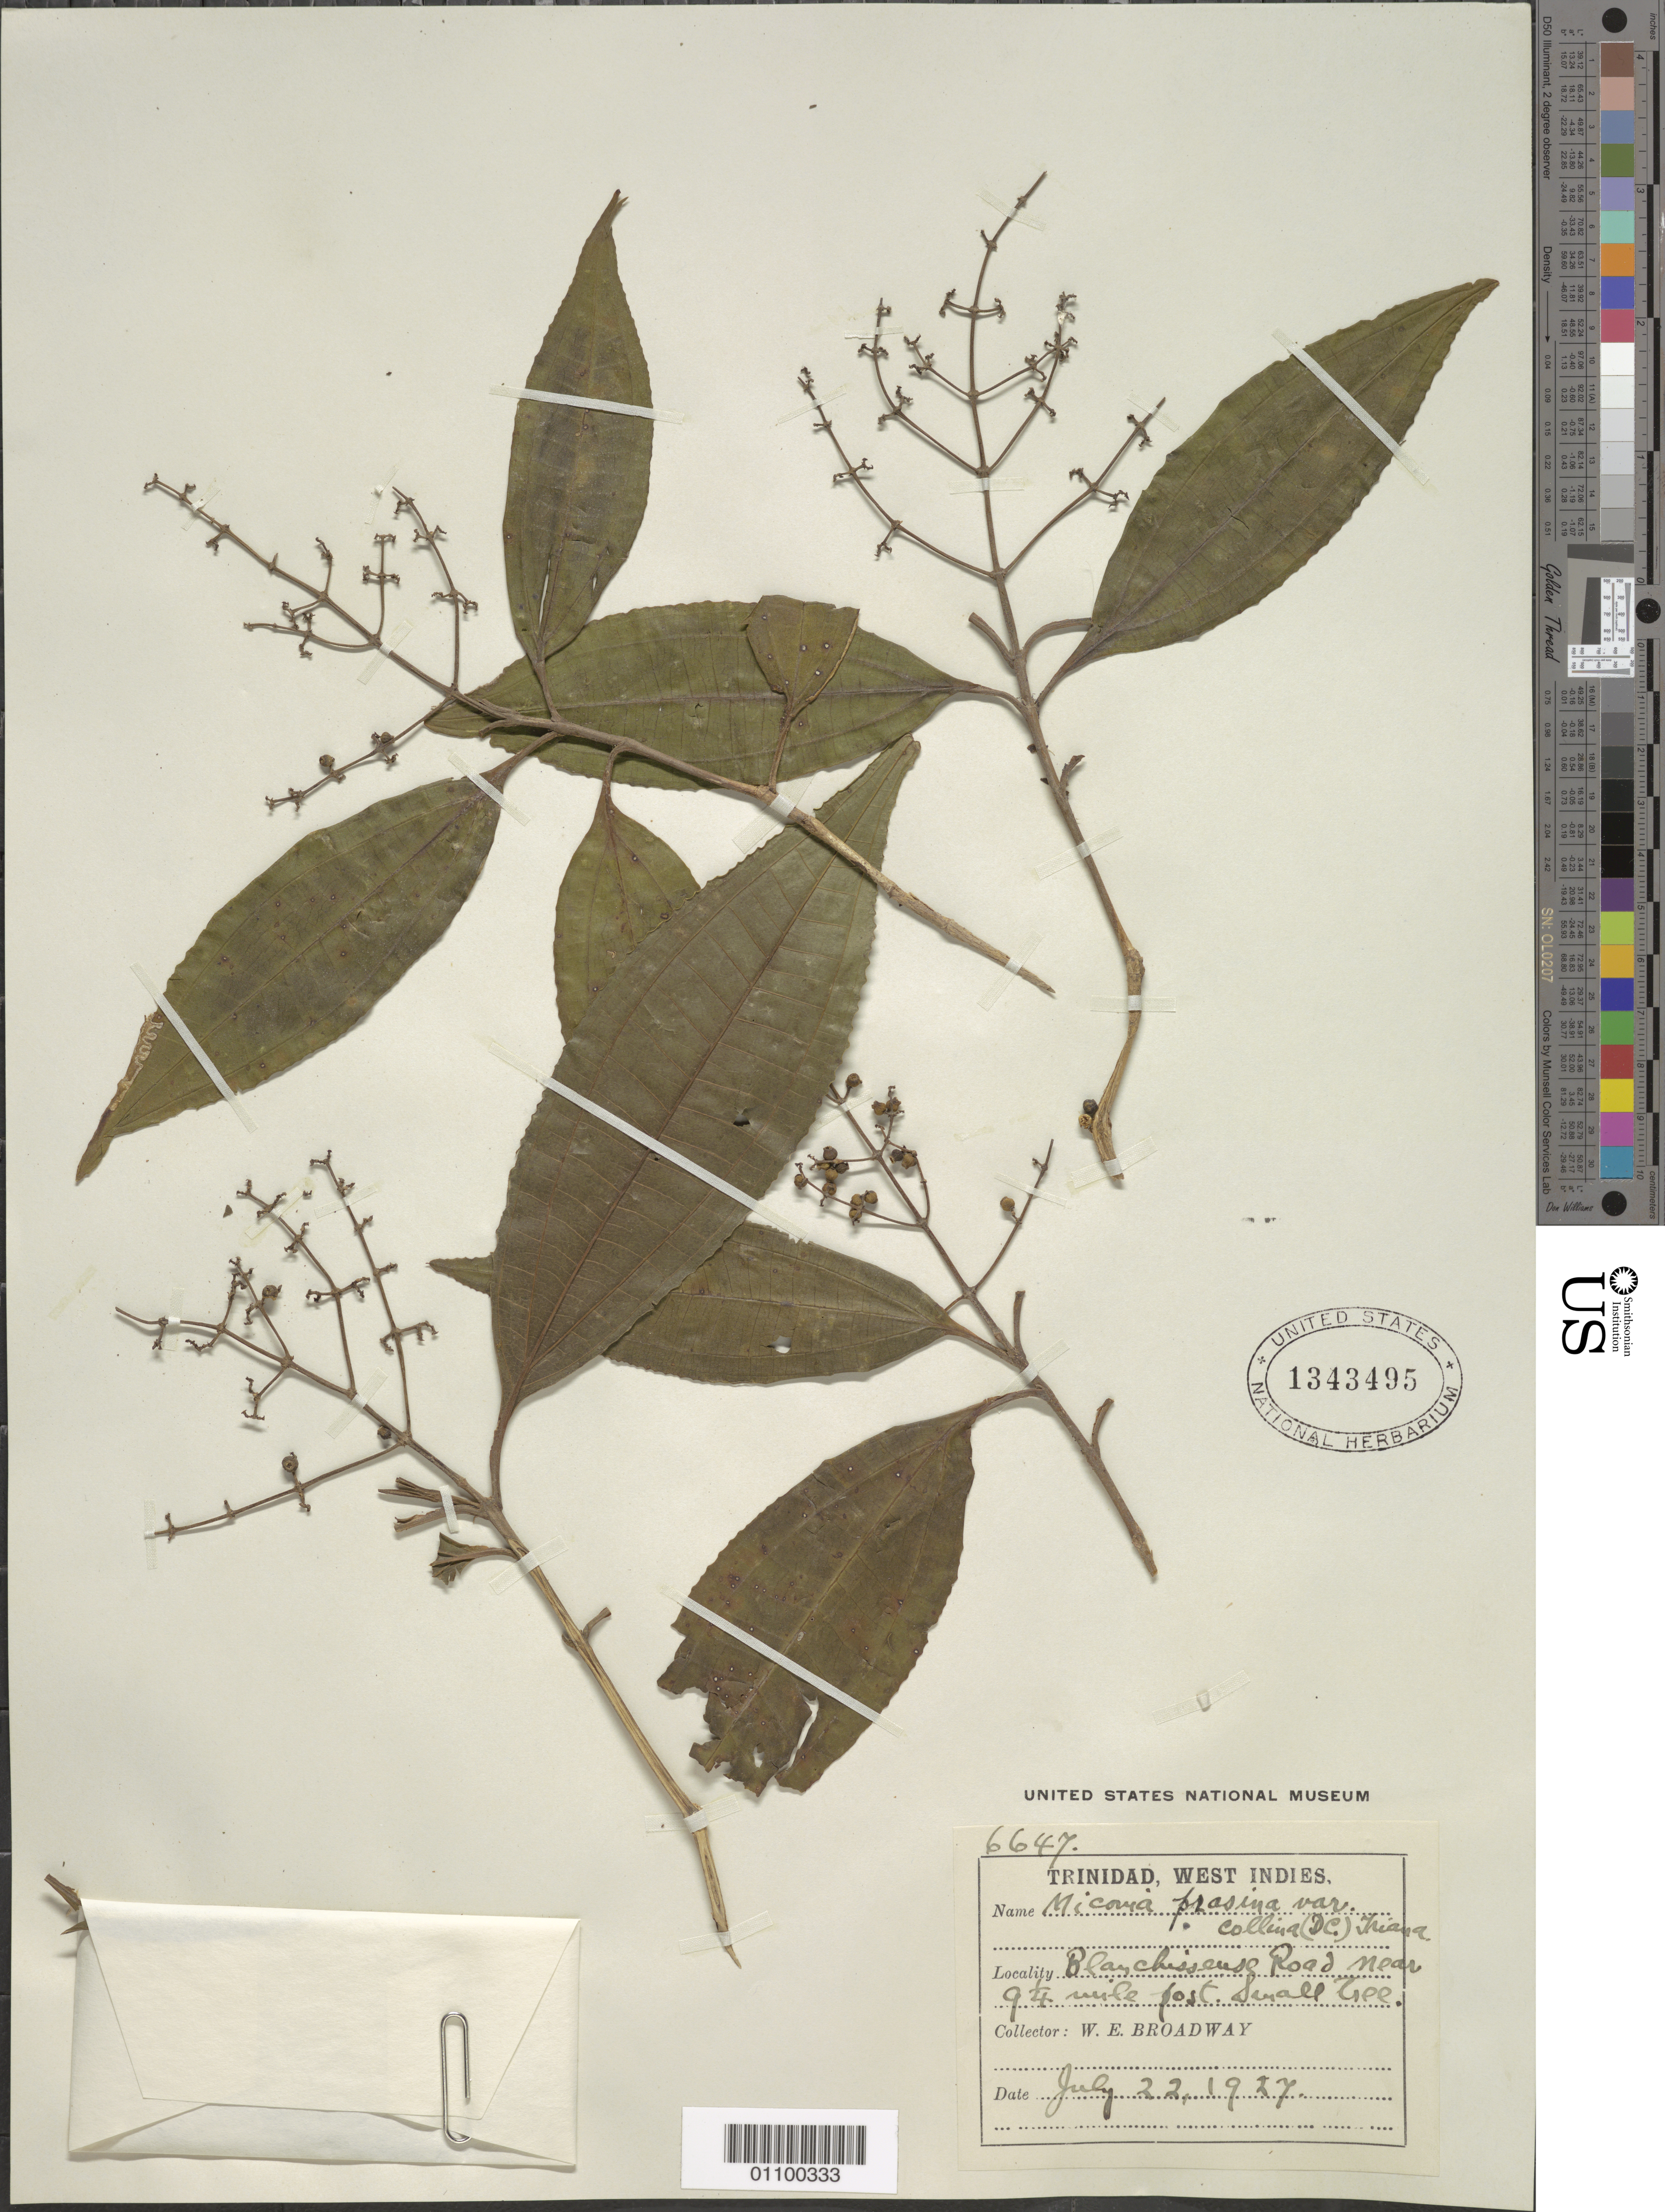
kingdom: Plantae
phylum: Tracheophyta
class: Magnoliopsida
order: Myrtales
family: Melastomataceae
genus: Miconia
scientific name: Miconia prasina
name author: (Sw.) DC.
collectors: W. E. Broadway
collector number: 6647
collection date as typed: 22 Jul 1927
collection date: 1927-07-22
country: Trinidad and Tobago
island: Trinidad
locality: Blanchisseuse Road near 9.25 mi post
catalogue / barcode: US 1343495